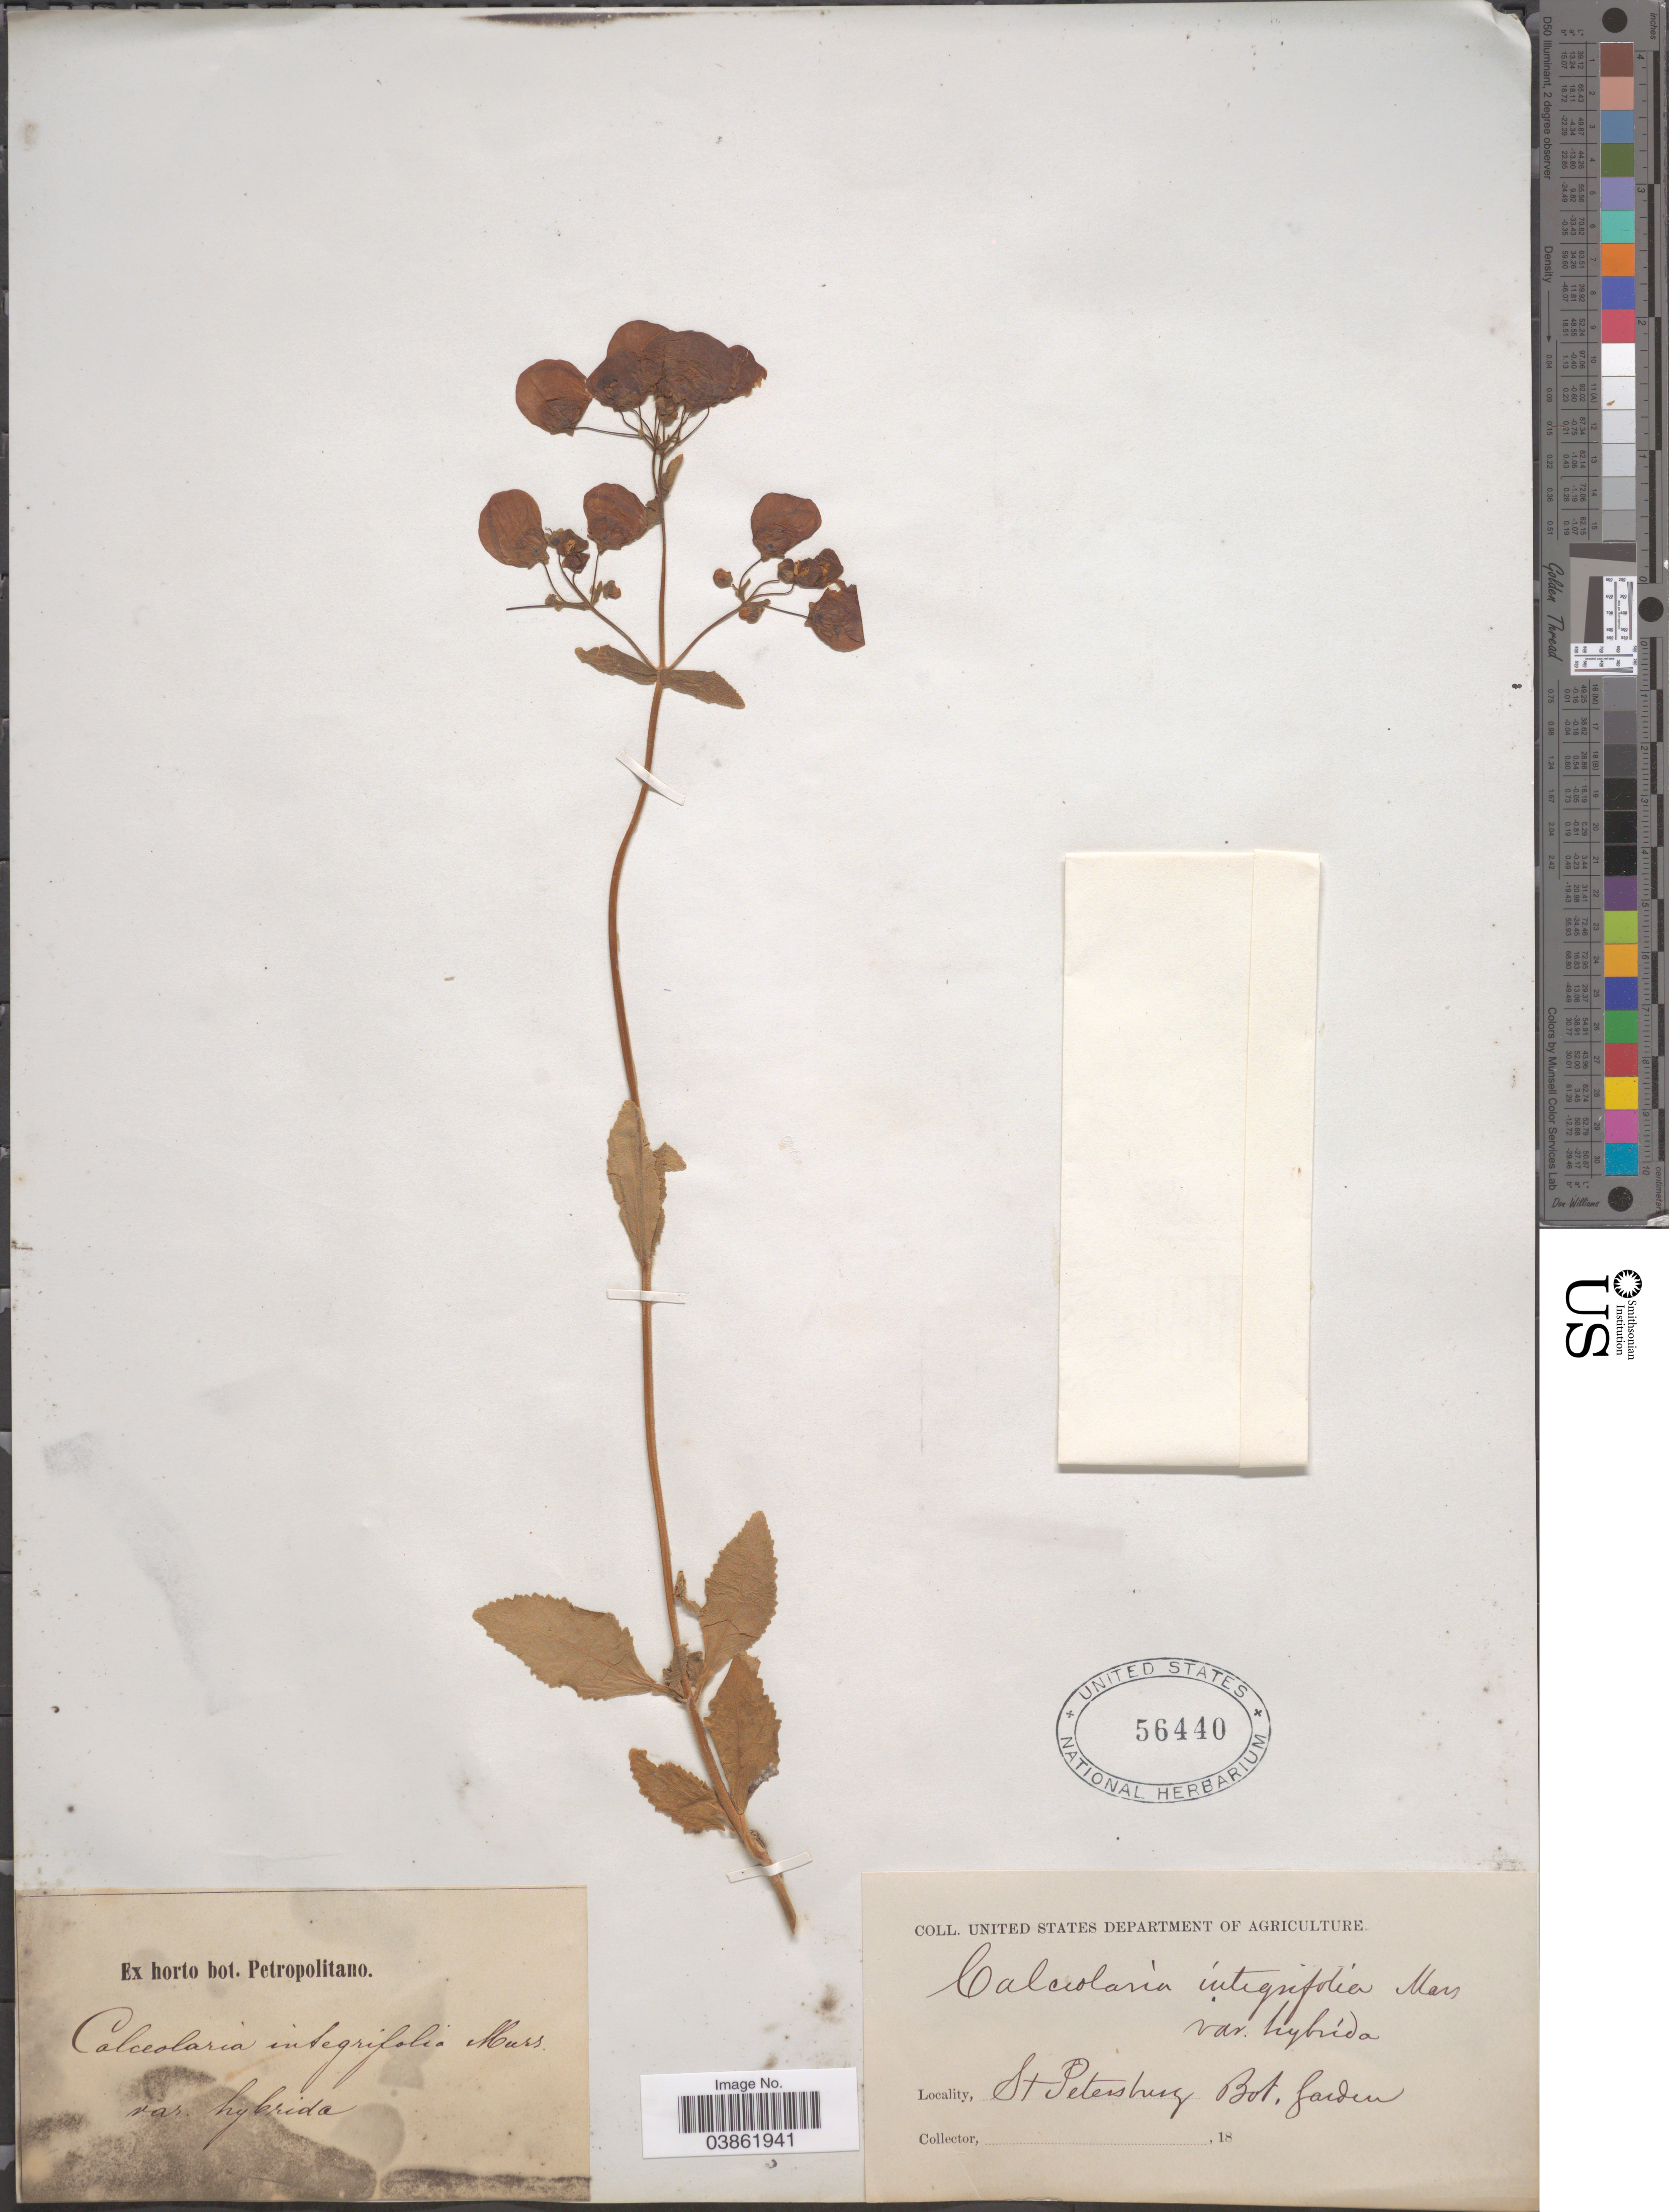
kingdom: Plantae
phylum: Tracheophyta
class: Magnoliopsida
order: Lamiales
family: Calceolariaceae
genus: Calceolaria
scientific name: Calceolaria integrifolia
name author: L.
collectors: ex Horto Bot. Petropolitano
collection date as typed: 18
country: Russian Federation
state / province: St. Petersburg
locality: St Petersburg Bot. Garden.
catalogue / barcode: US 56440